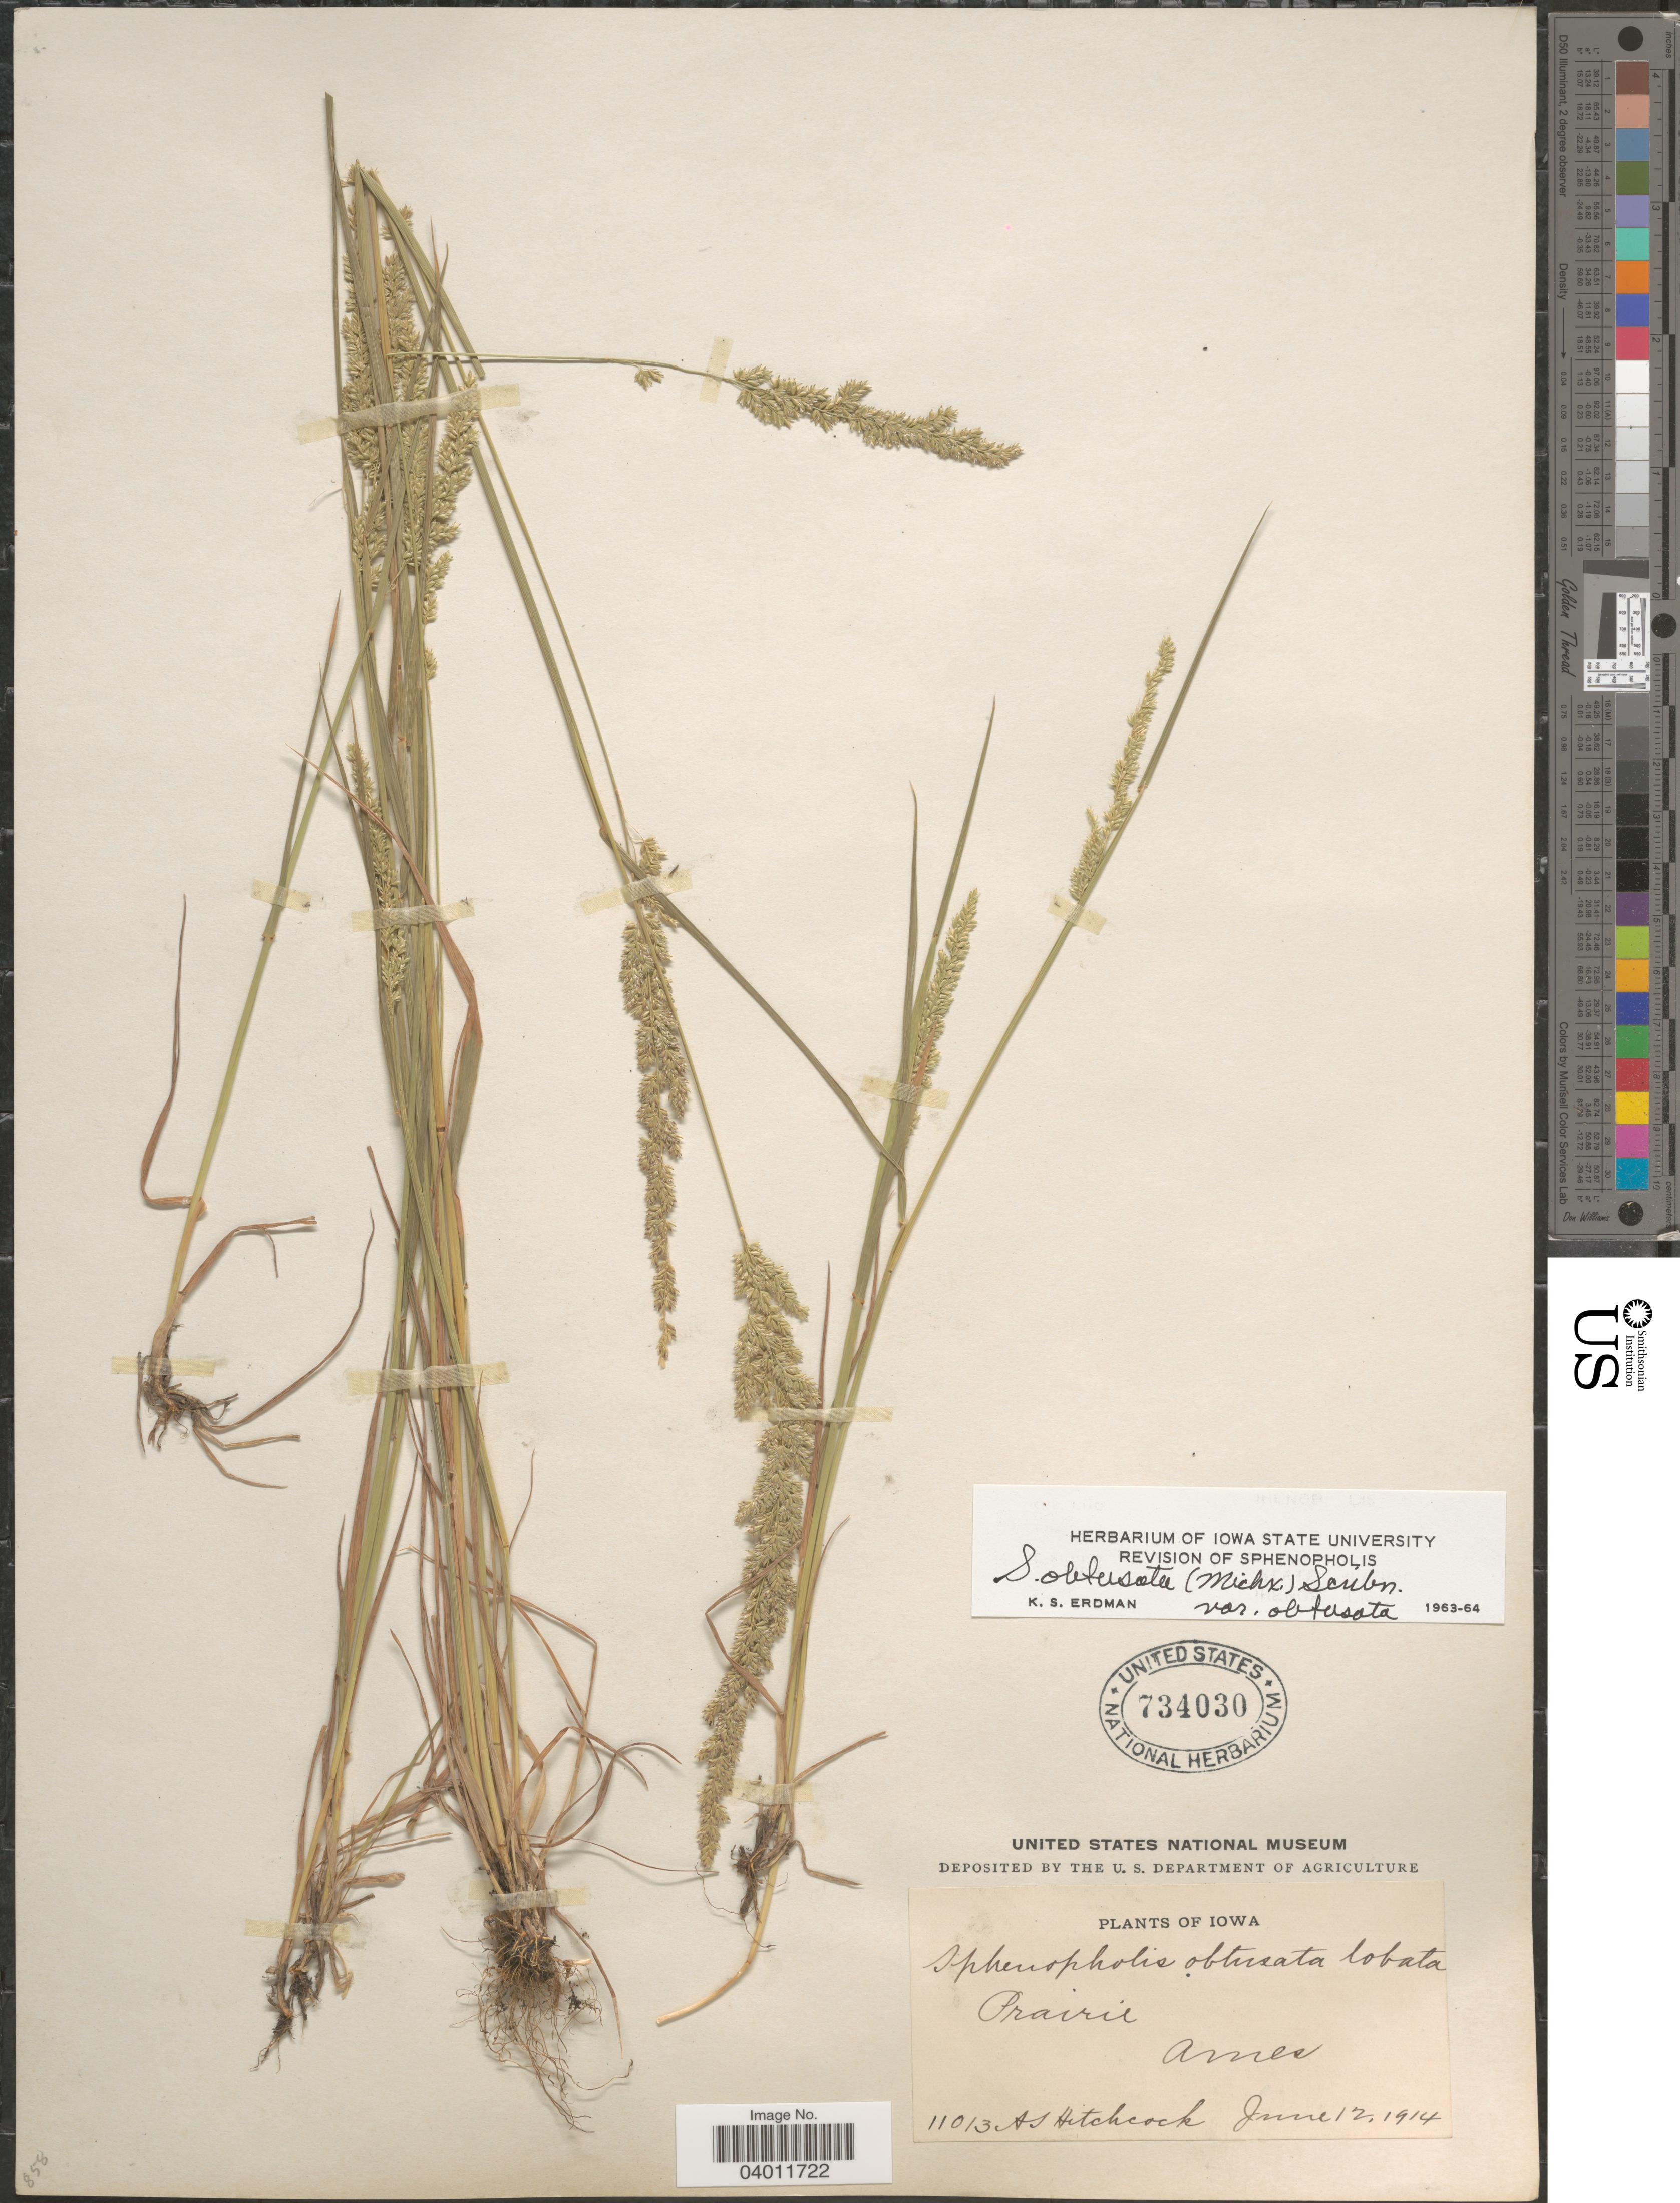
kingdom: Plantae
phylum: Tracheophyta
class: Liliopsida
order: Poales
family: Poaceae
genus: Sphenopholis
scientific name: Sphenopholis obtusata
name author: (Michx.) Scribn.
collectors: A. S. Hitchcock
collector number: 11013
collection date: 1914-06-12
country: United States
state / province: Iowa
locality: Prairie, Ames.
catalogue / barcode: US 734030